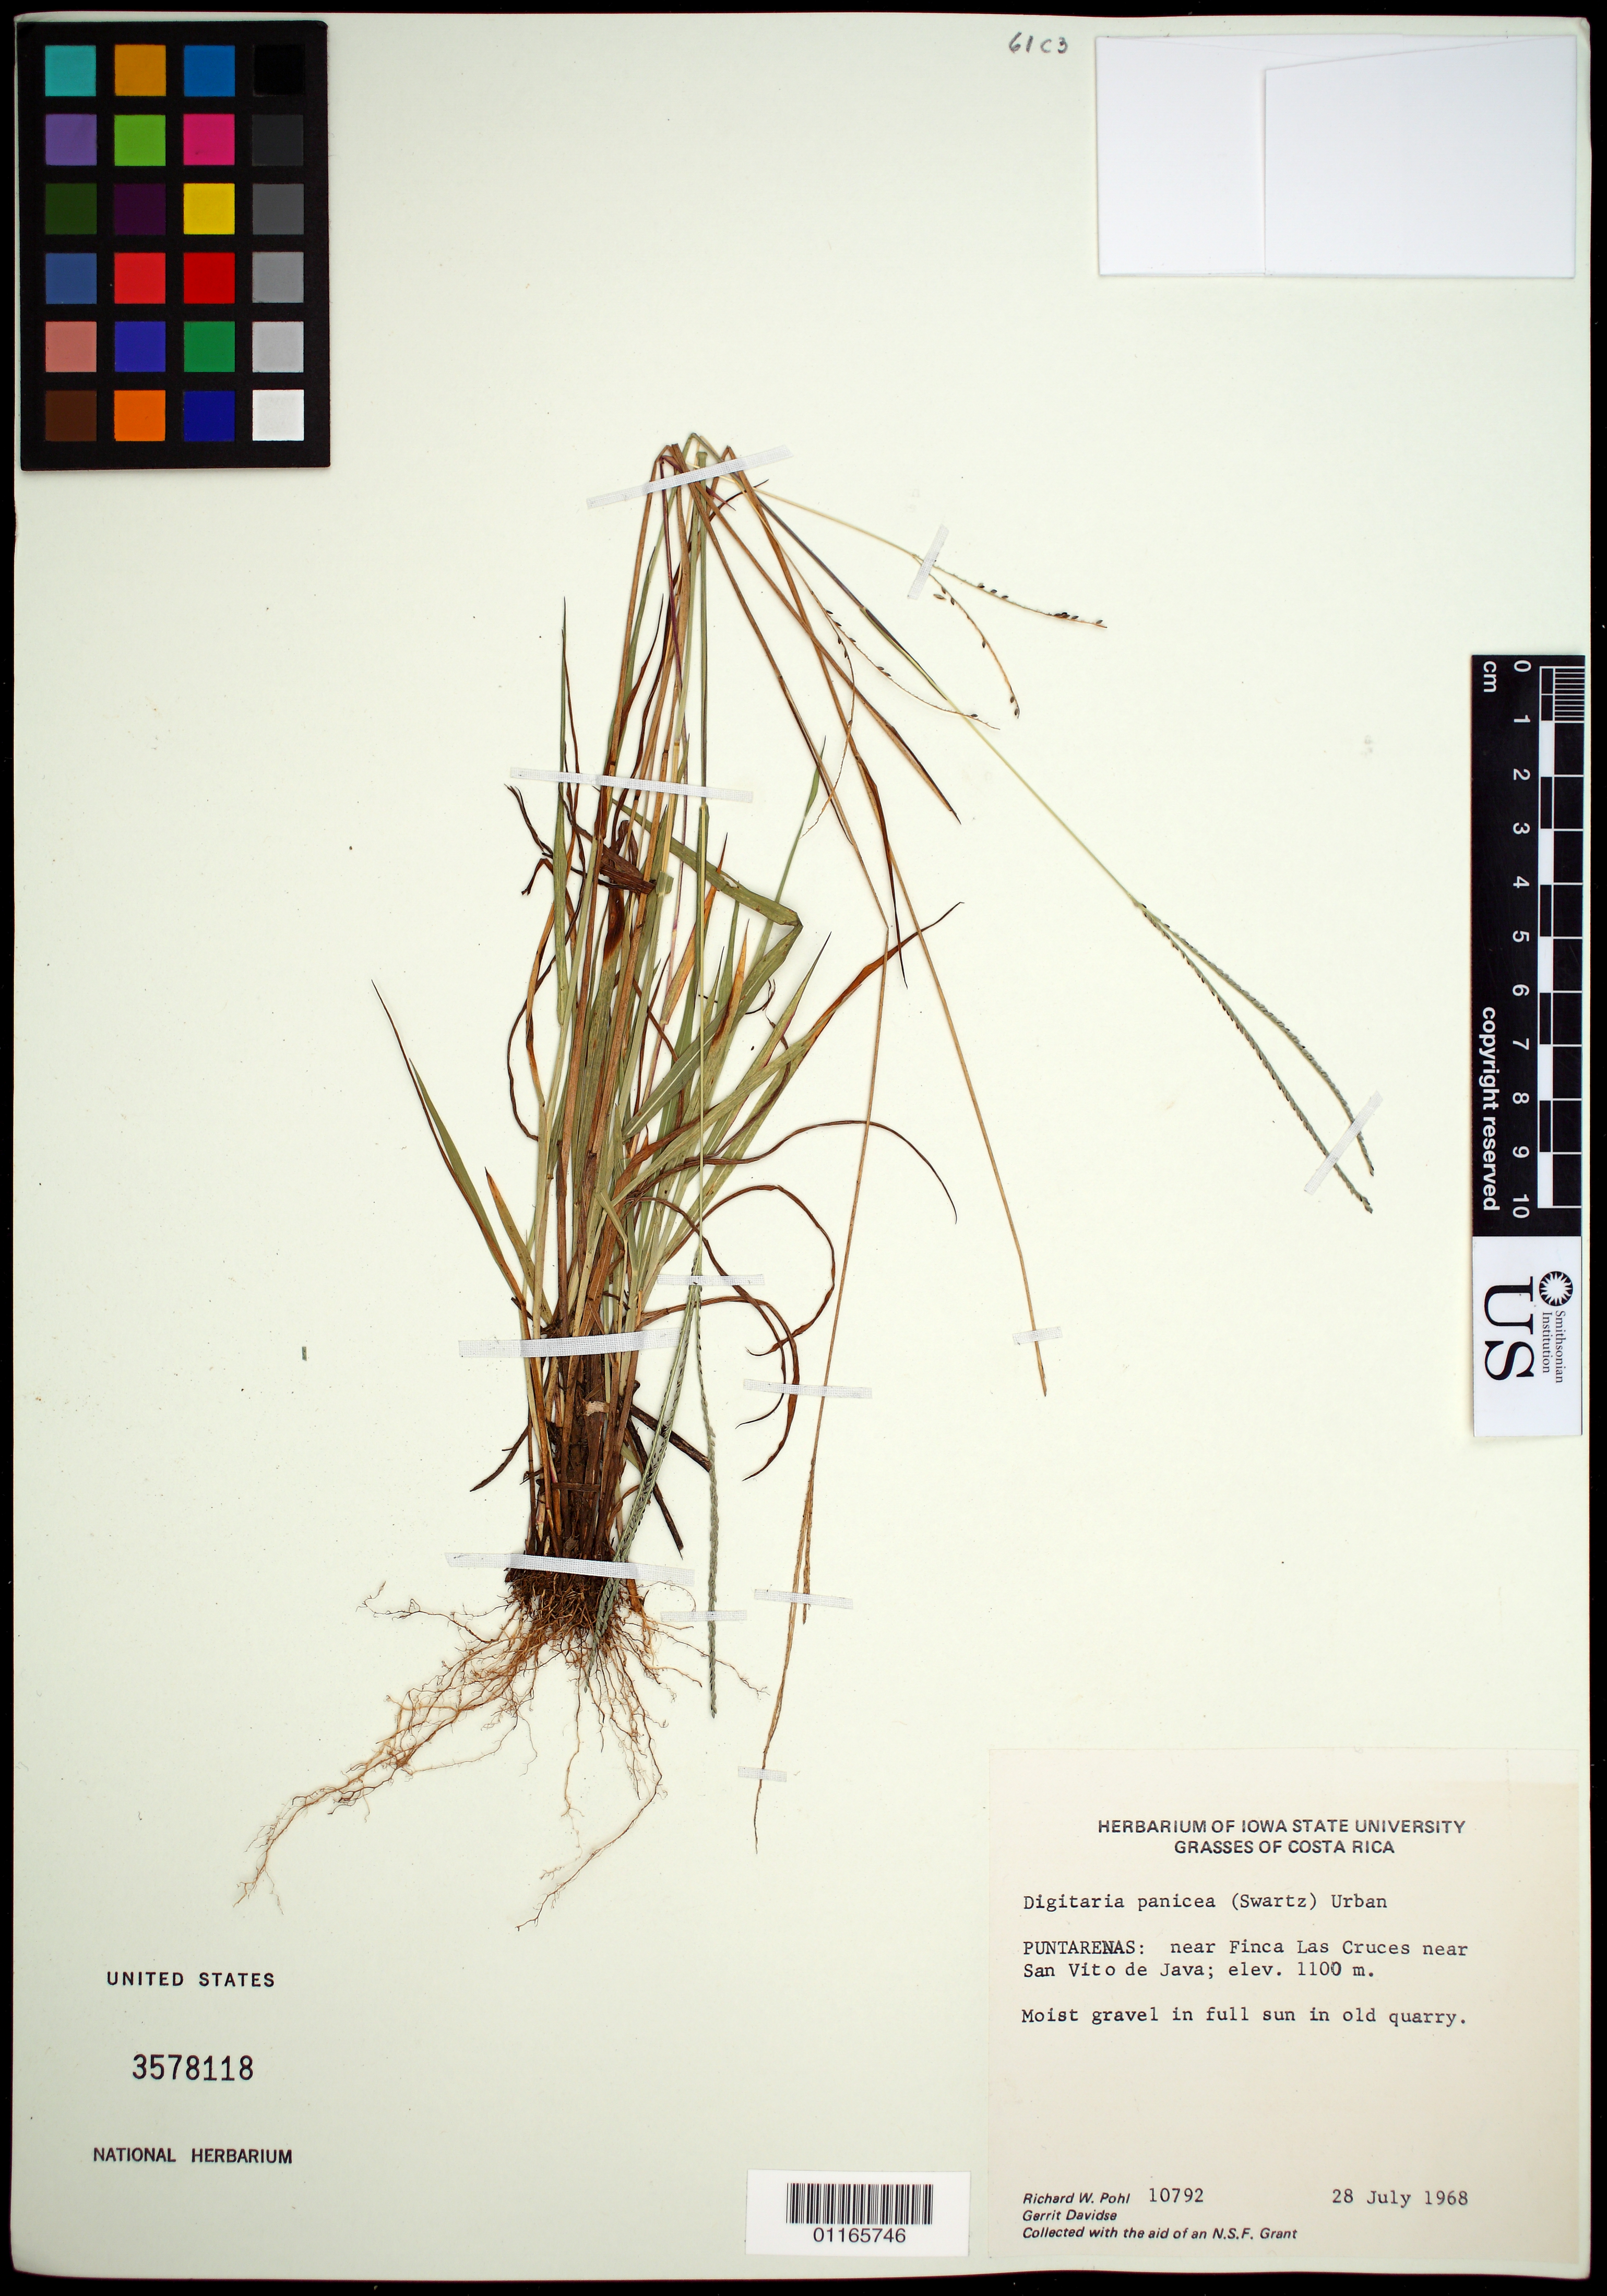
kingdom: Plantae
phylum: Tracheophyta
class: Liliopsida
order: Poales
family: Poaceae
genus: Digitaria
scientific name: Digitaria panicea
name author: (Sw.) Urb.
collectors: R. W. Pohl & G. Davidse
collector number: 10792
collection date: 1968-07-28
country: Costa Rica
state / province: Puntarenas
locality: Near Finca Las Cruces near San Vito de Java.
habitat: Moist gravel in full sun in old quarry.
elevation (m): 1100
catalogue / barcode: US 3578118